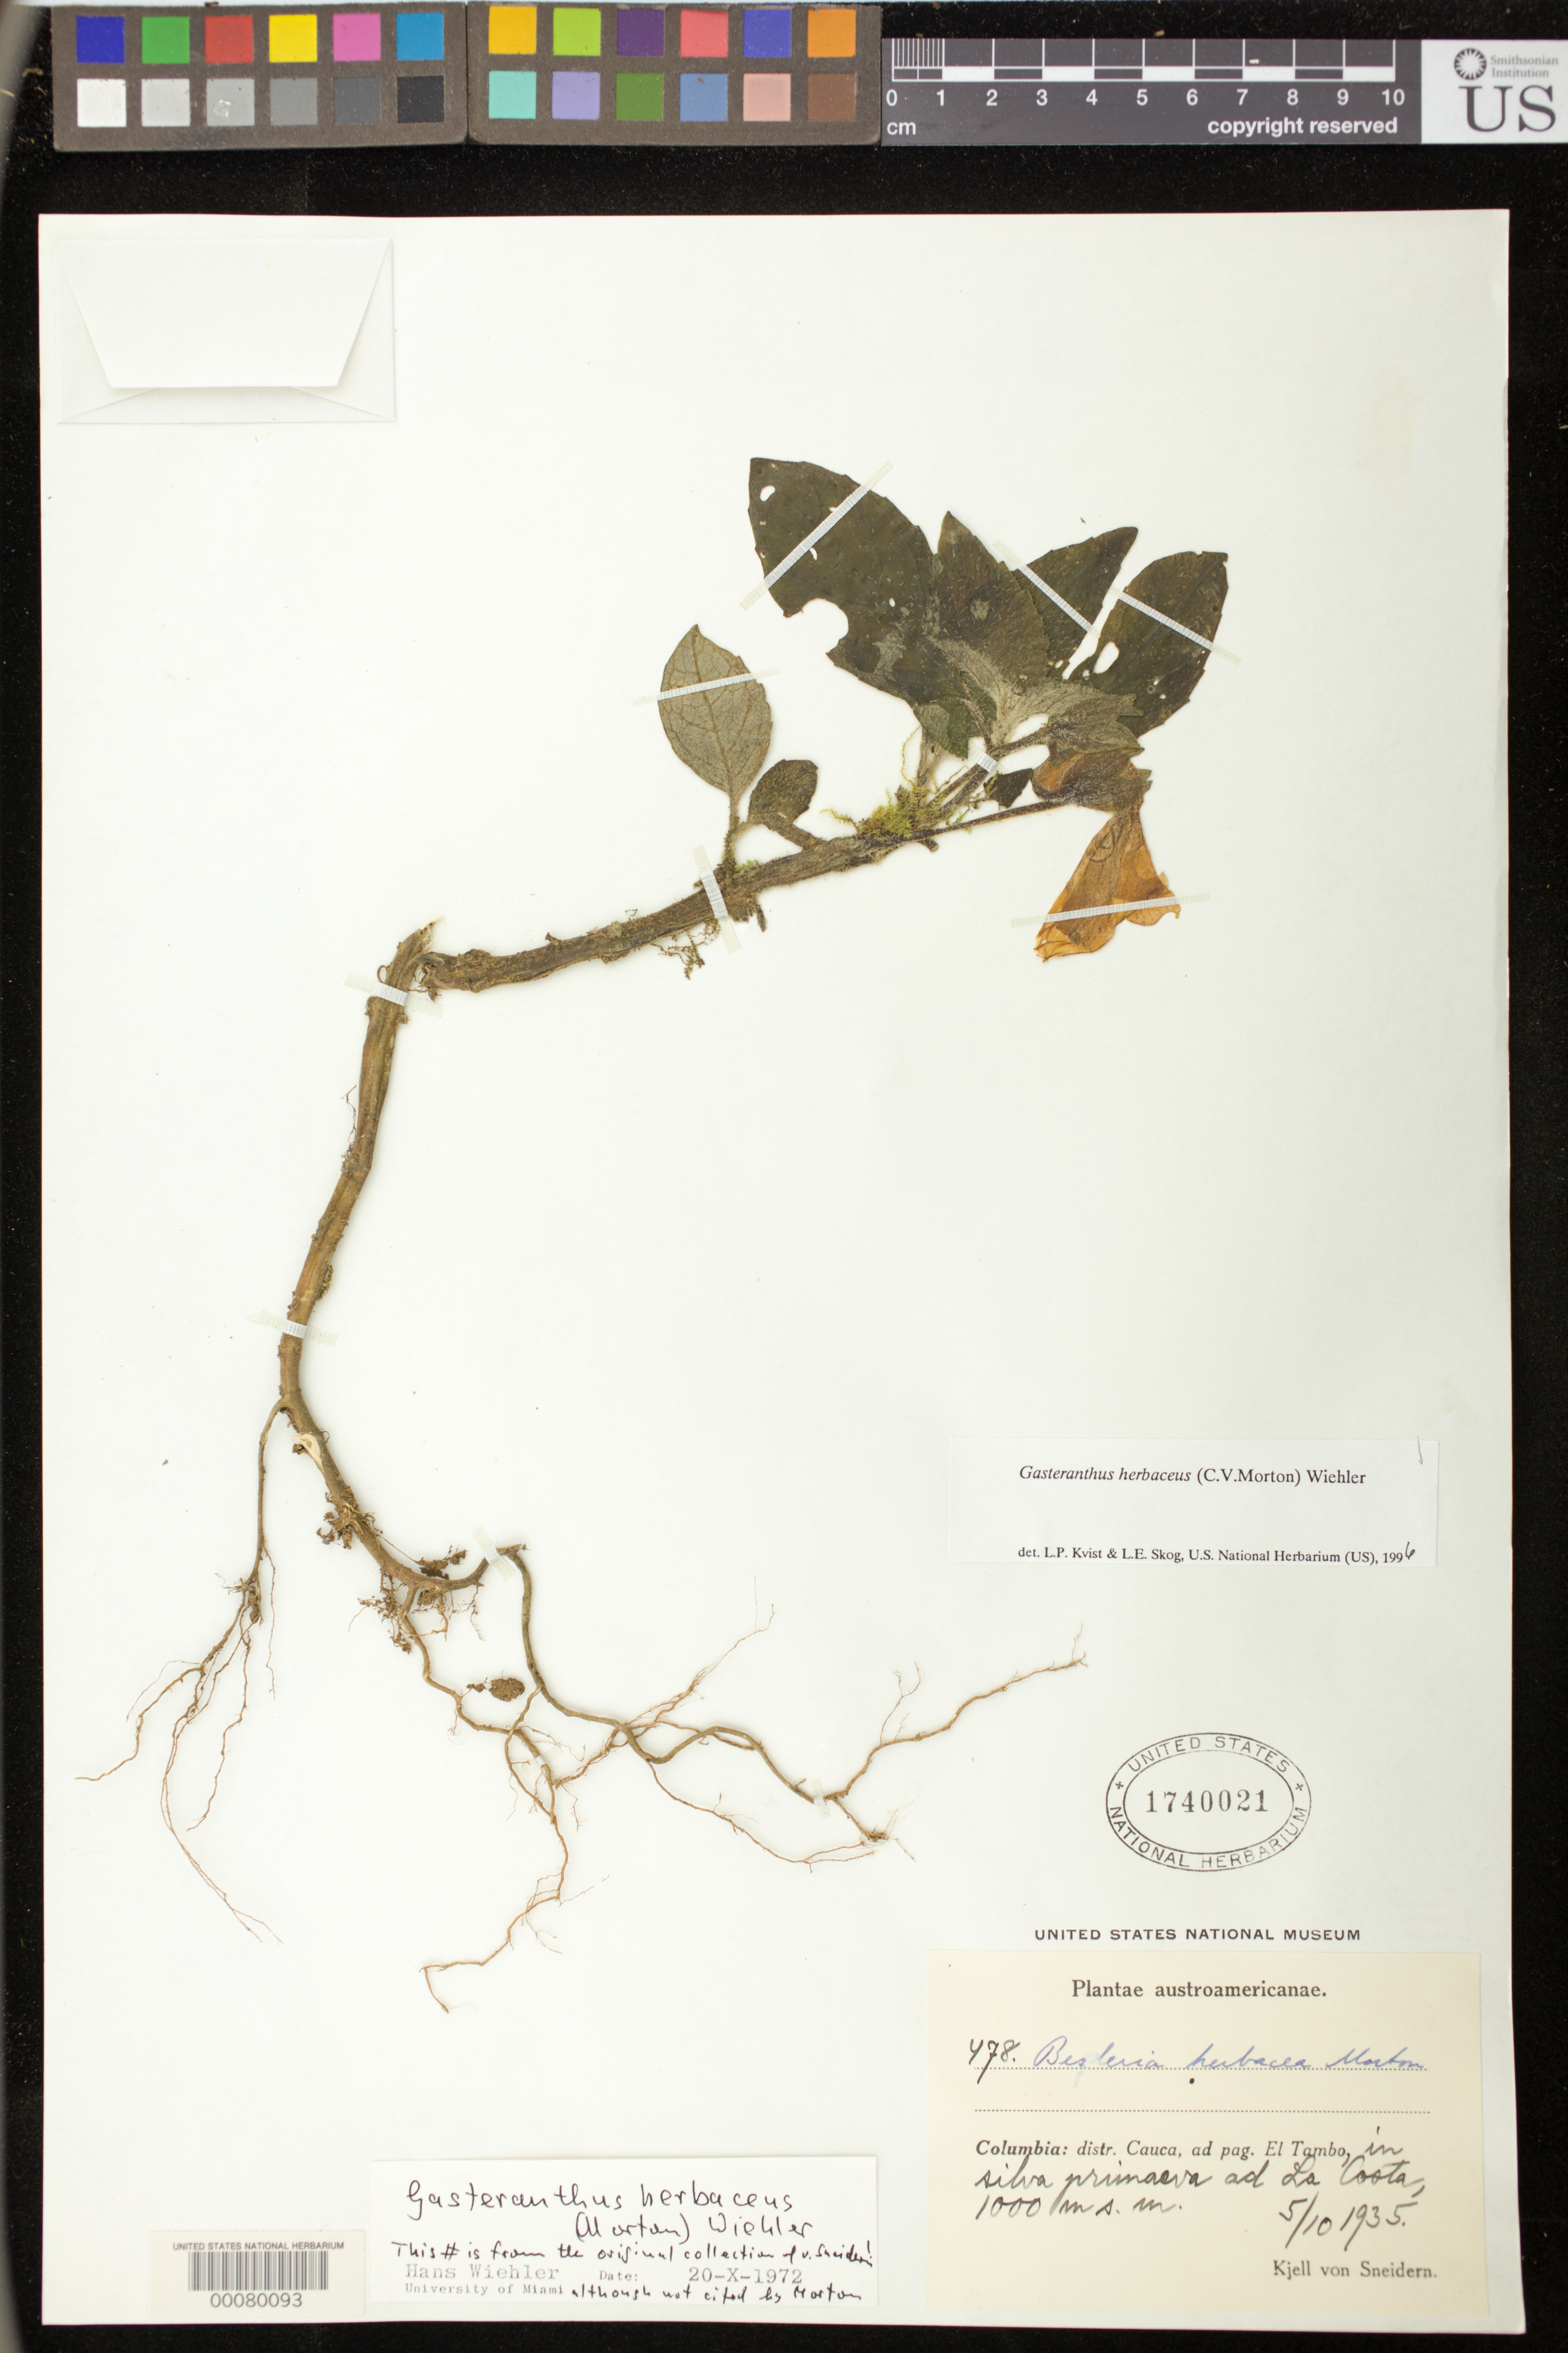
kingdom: Plantae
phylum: Tracheophyta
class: Magnoliopsida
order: Lamiales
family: Gesneriaceae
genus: Gasteranthus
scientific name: Gasteranthus herbaceus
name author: (C.V. Morton) Wiehler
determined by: Skog, Laurence E.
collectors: K. von Sneidern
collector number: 478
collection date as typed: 05 Oct 1935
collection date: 1935-10-05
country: Colombia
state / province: Cauca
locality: Ad pag. El Tambo, ad La Costa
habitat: In silva primaeva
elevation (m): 1000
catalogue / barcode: US 1740021